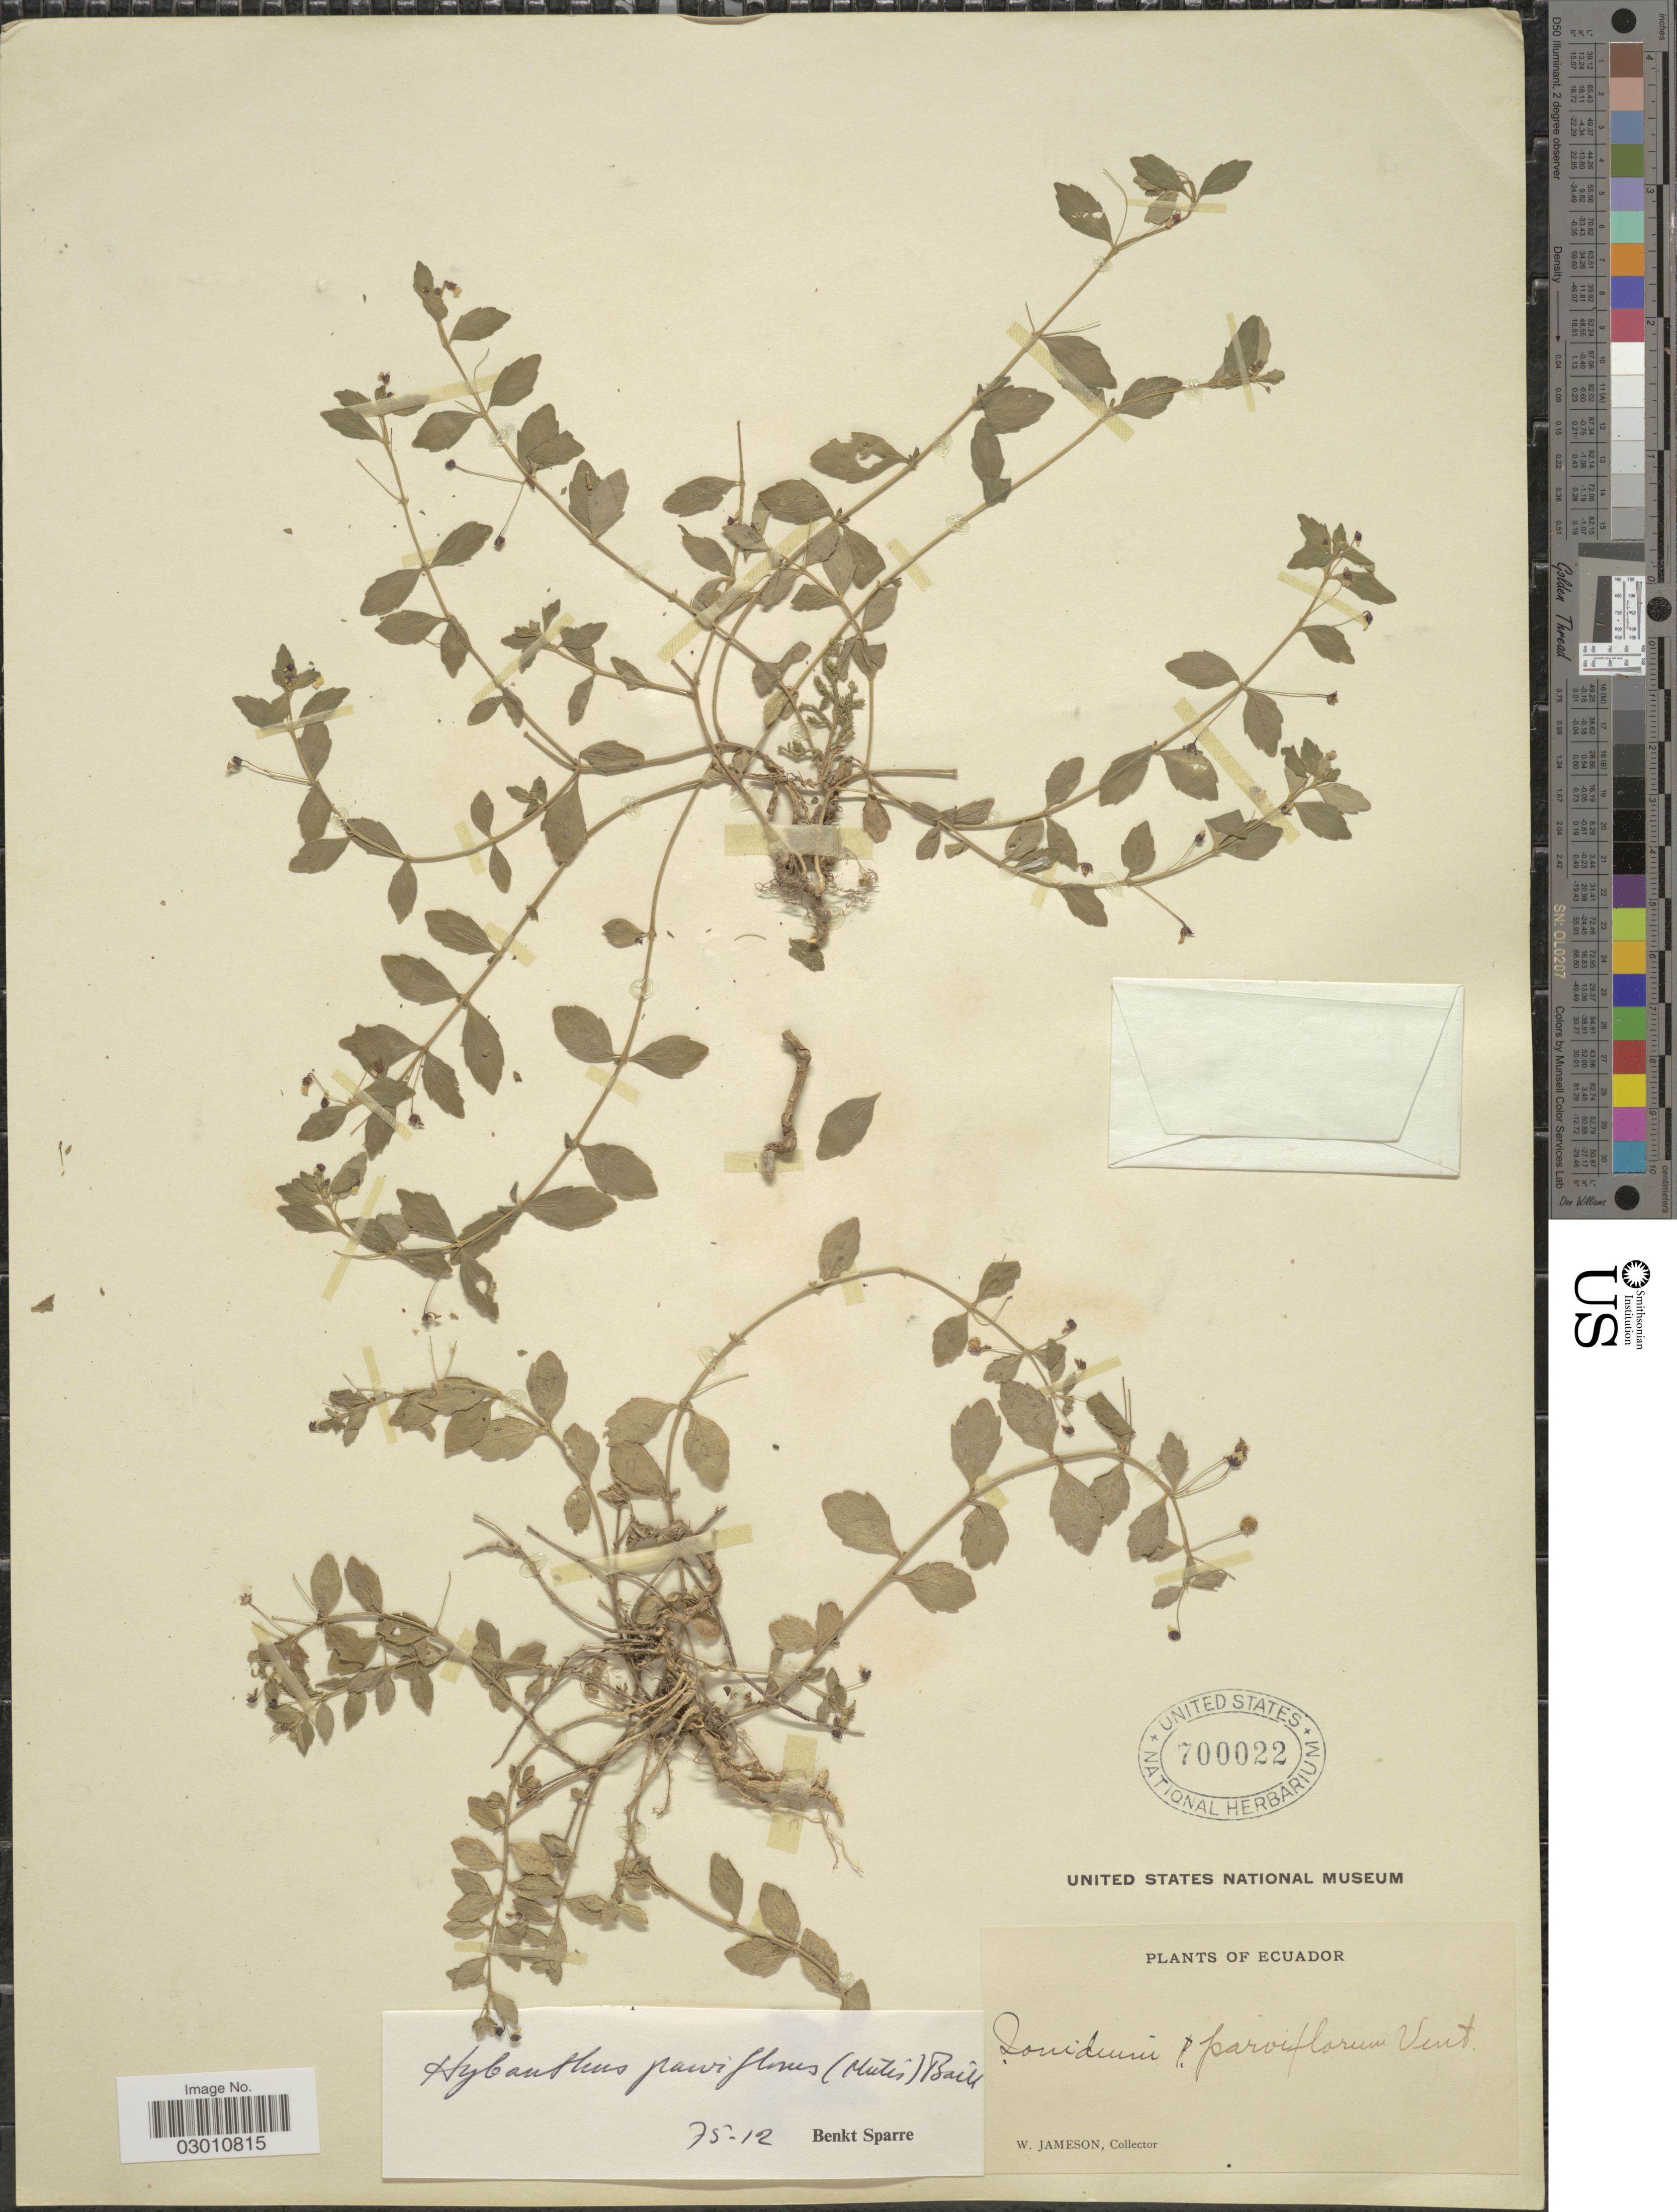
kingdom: Plantae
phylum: Tracheophyta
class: Magnoliopsida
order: Malpighiales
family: Violaceae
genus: Pombalia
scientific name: Pombalia parviflora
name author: (L. f.) Paula-Souza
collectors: W. Jameson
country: Ecuador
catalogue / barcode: US 700022